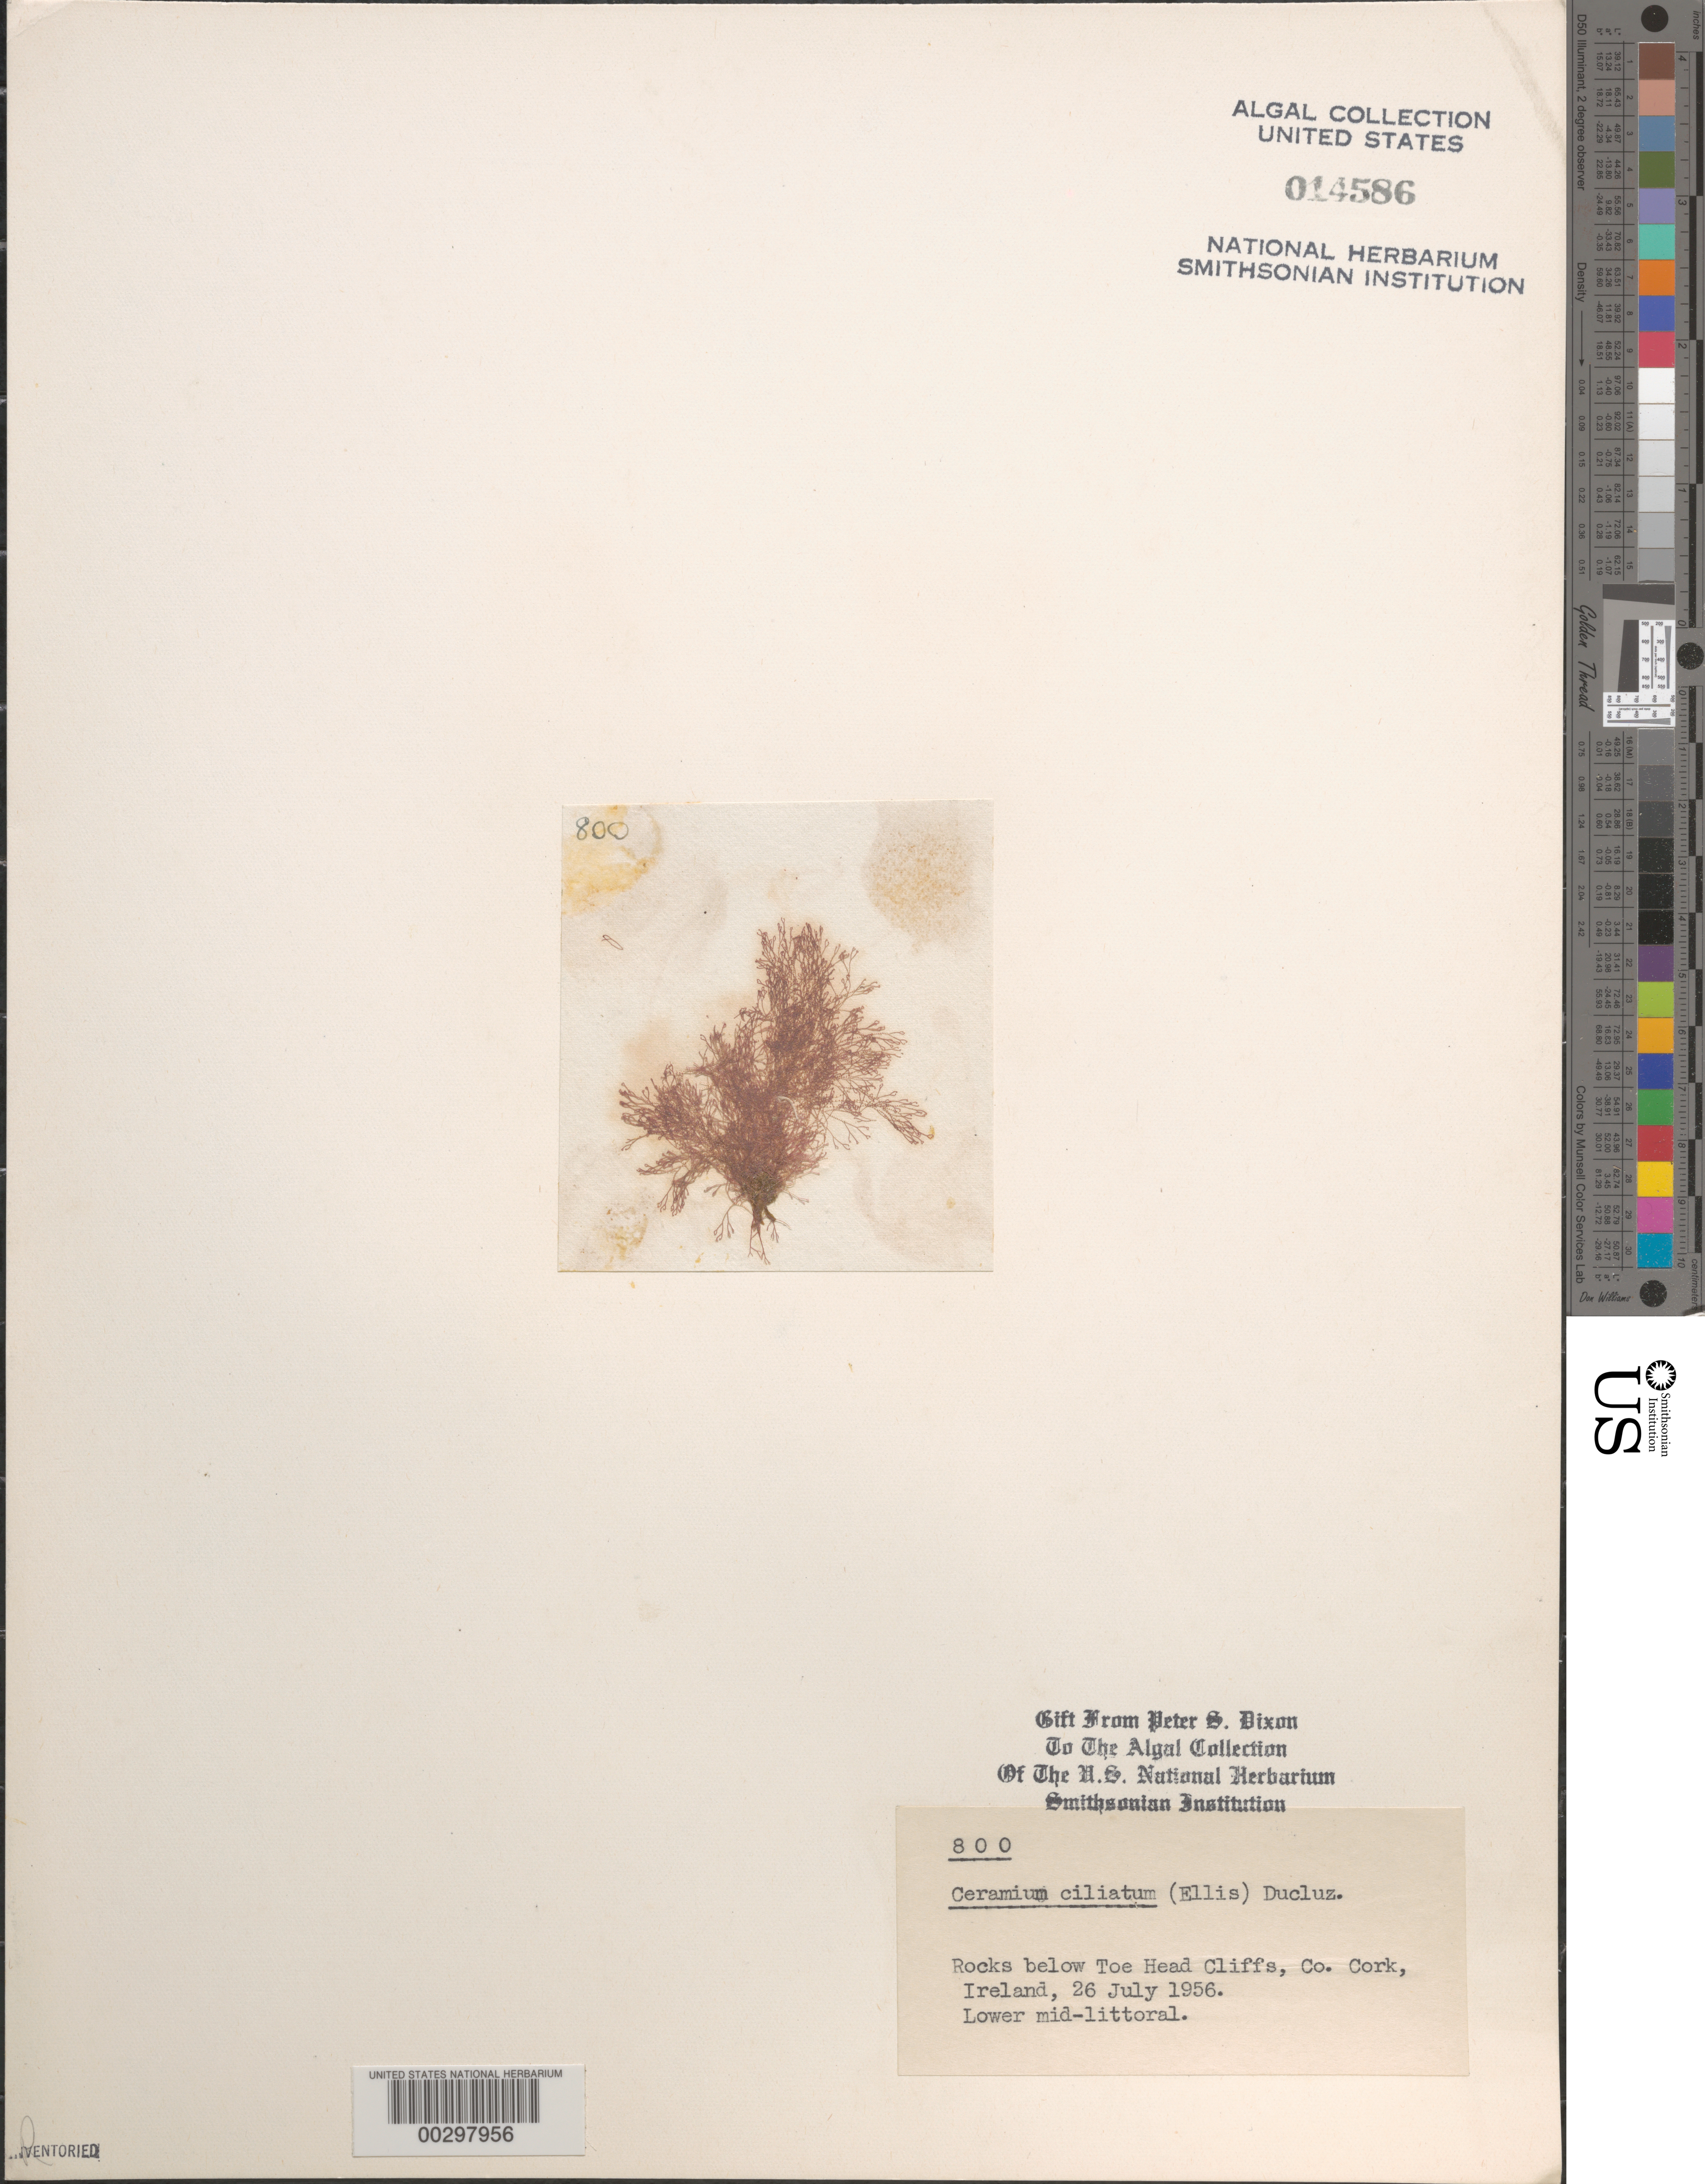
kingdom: Plantae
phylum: Rhodophyta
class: Florideophyceae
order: Ceramiales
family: Ceramiaceae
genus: Ceramium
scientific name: Ceramium ciliatum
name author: (J. Ellis) Ducluzeau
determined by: Dixon, P. S.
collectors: P. S. Dixon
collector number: PSD 800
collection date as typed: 26 Jul 1956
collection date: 1956-07-26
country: Ireland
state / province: Munster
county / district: Cork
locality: Below Toe Head Cliffs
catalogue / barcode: US 14586